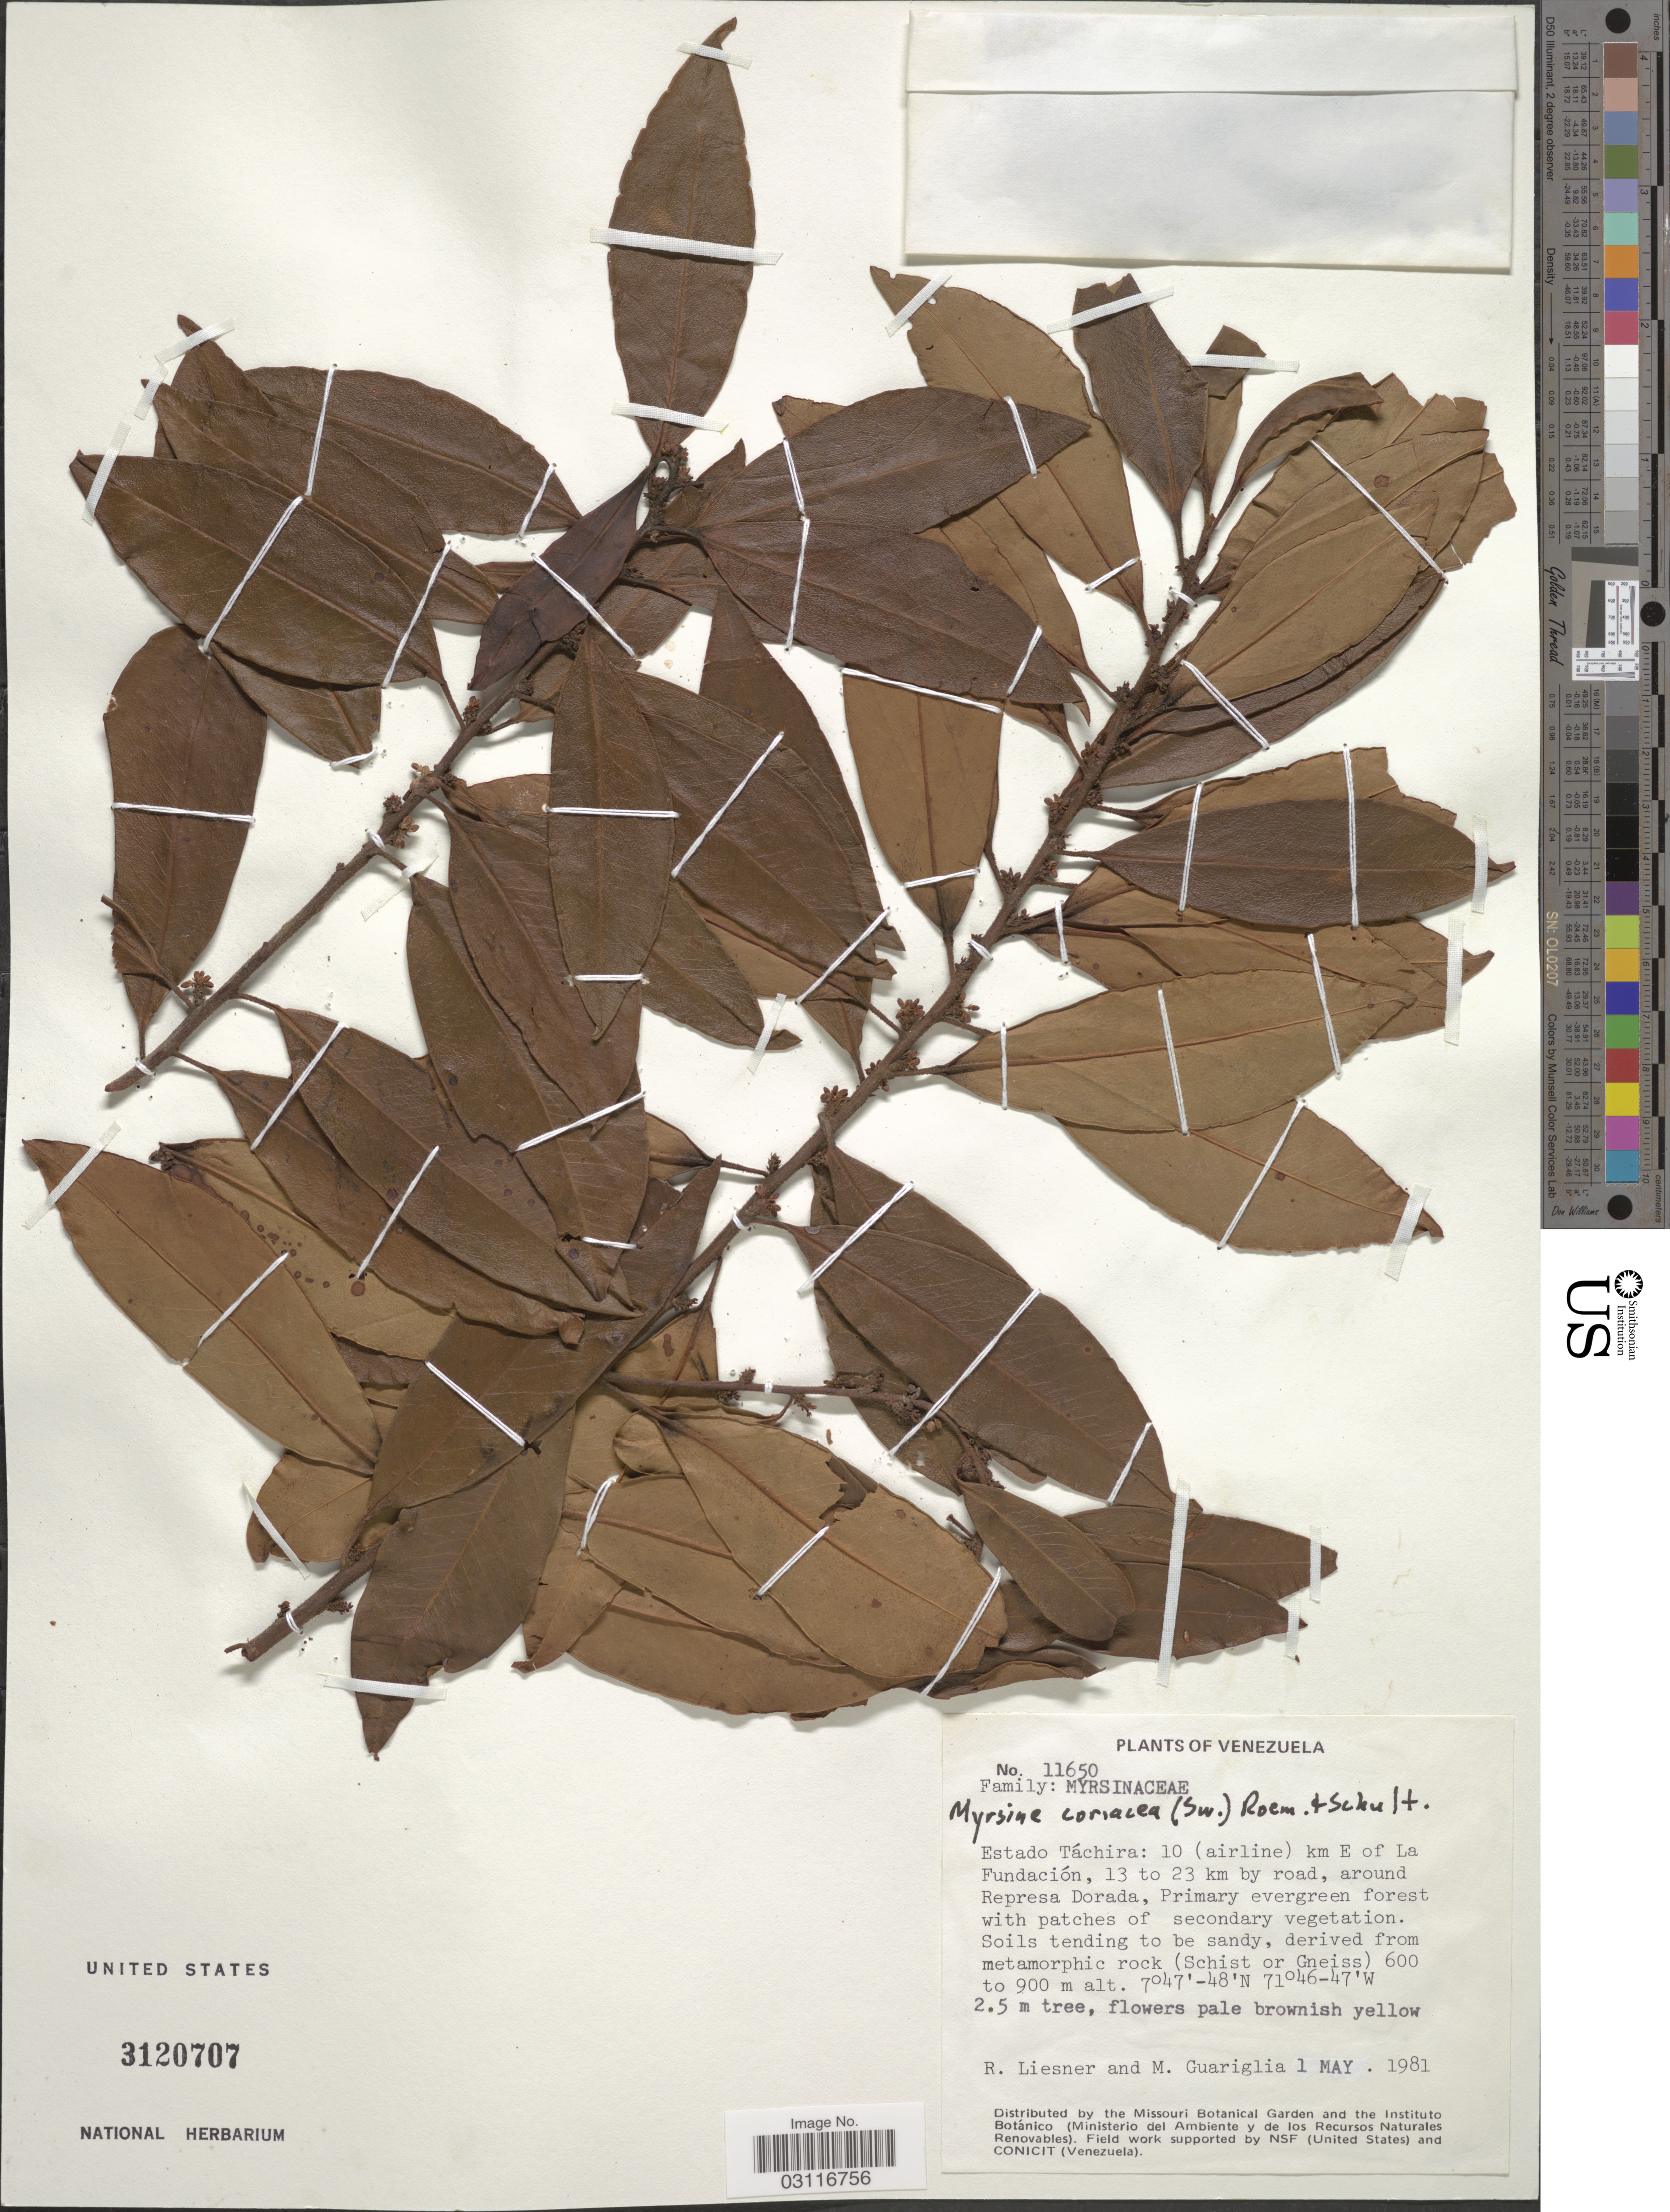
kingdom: Plantae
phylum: Tracheophyta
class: Magnoliopsida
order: Ericales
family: Primulaceae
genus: Myrsine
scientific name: Myrsine coriacea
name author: (Sw.) R. Br. ex Roem. & Schult.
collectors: R. L. Liesner & M. Guariglia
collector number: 11650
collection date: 1981-05-01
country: Venezuela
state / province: Tachira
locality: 10 (airline) km E of La Fundación, 13 to 23 km by road, around Represa Dorada.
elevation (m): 600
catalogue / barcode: US 3120707